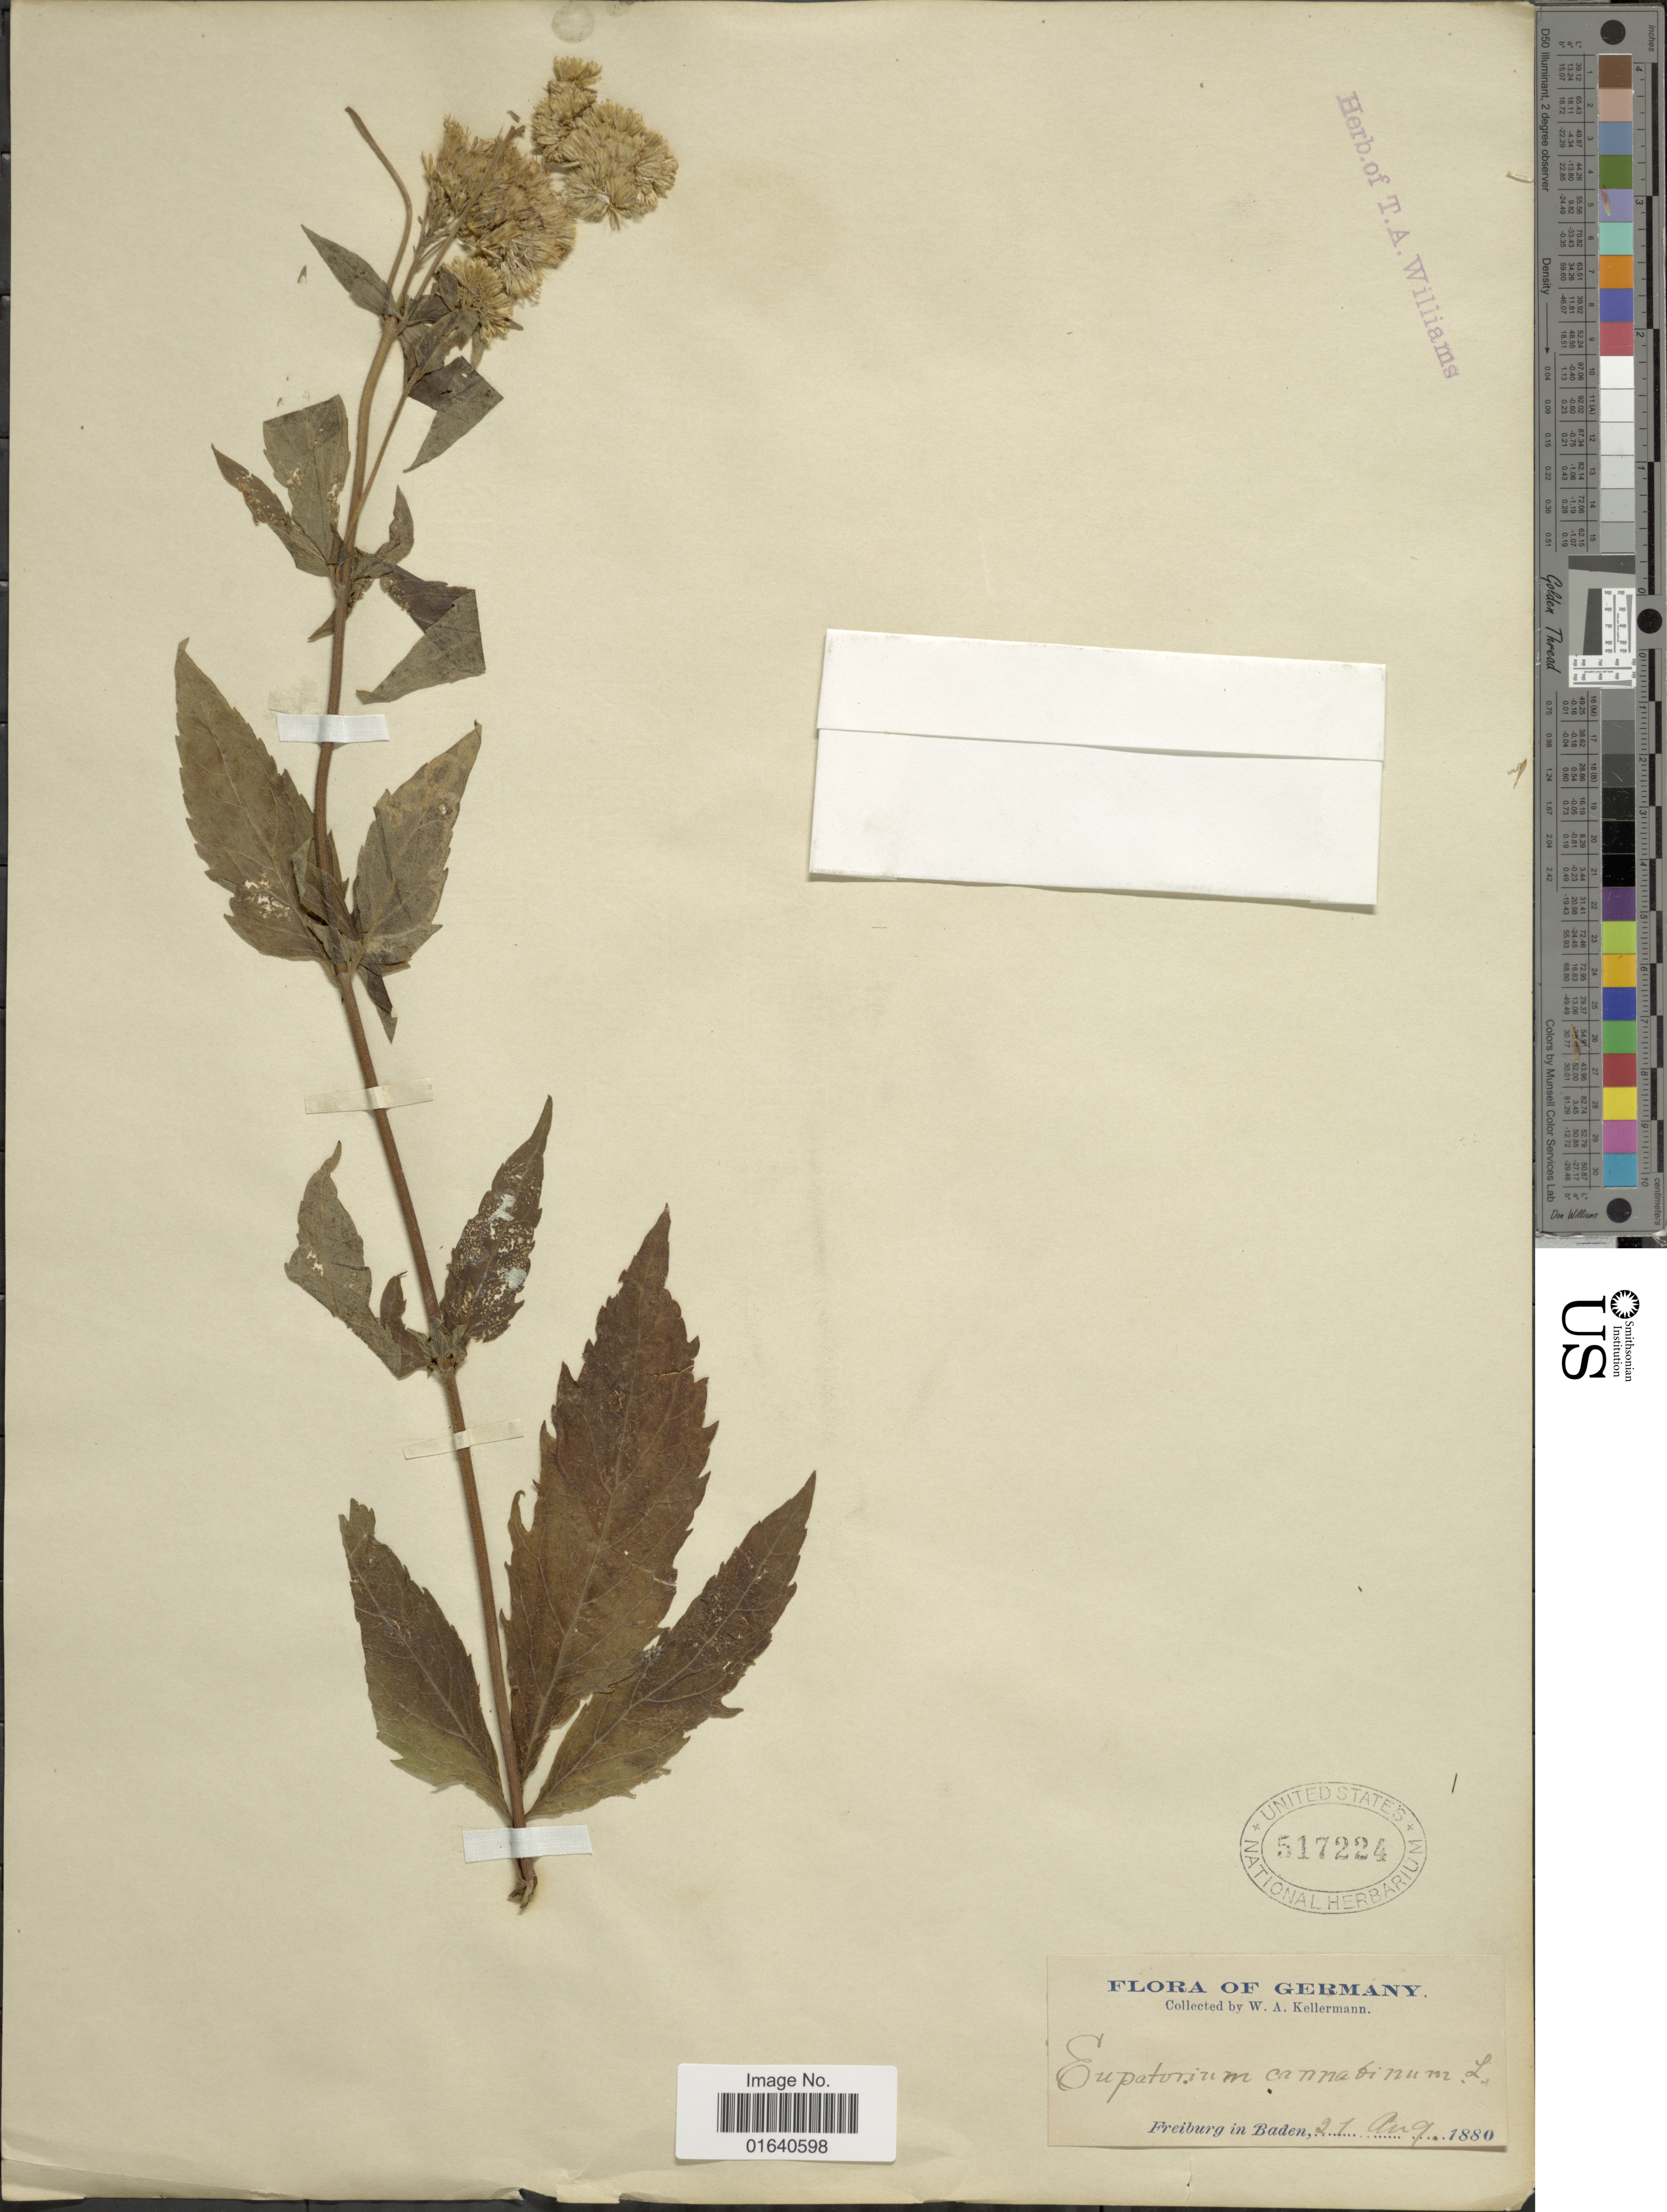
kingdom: Plantae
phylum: Tracheophyta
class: Magnoliopsida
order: Asterales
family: Asteraceae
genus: Eupatorium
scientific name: Eupatorium cannabinum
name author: L.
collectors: W. Kellerman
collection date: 1880-08-21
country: Germany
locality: Freiburg in Baden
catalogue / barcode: US 517224